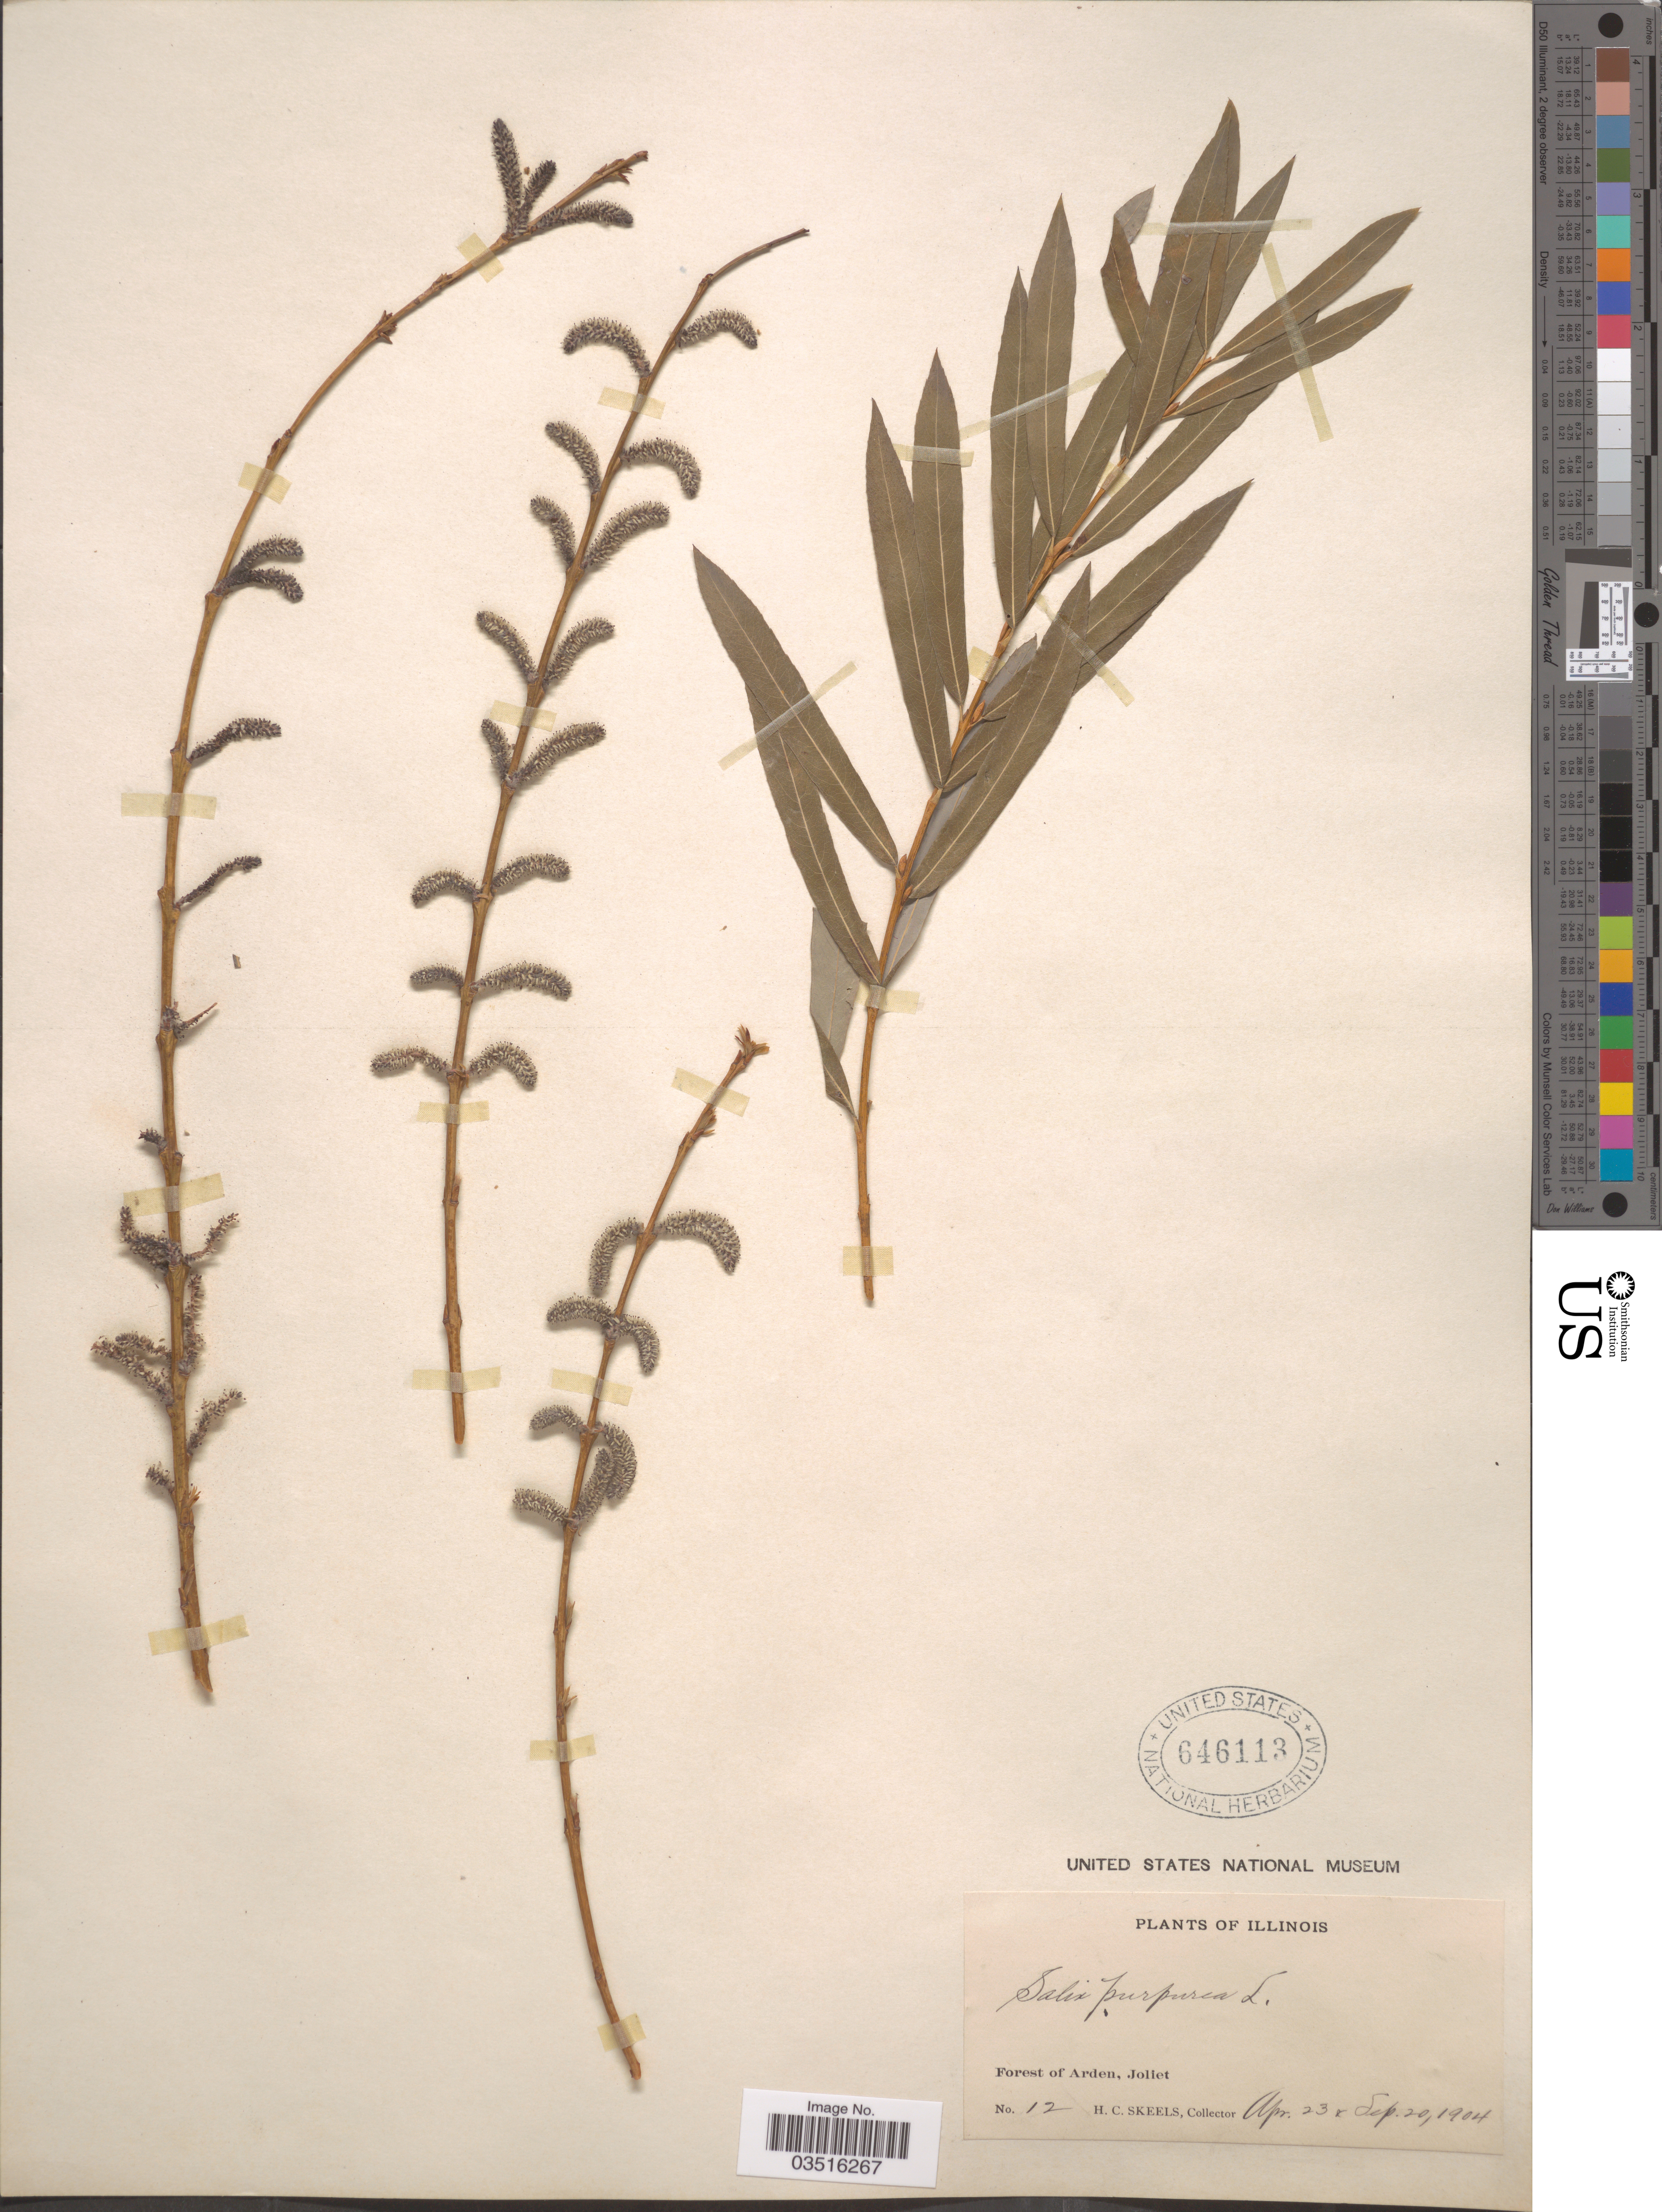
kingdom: Plantae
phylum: Tracheophyta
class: Magnoliopsida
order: Malpighiales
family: Salicaceae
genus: Salix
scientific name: Salix purpurea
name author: L.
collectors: H. Skeels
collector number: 12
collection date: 1904-04-23/1904-09-20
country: United States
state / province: Illinois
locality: Forest of Arden, Joliet.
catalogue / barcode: US 646113